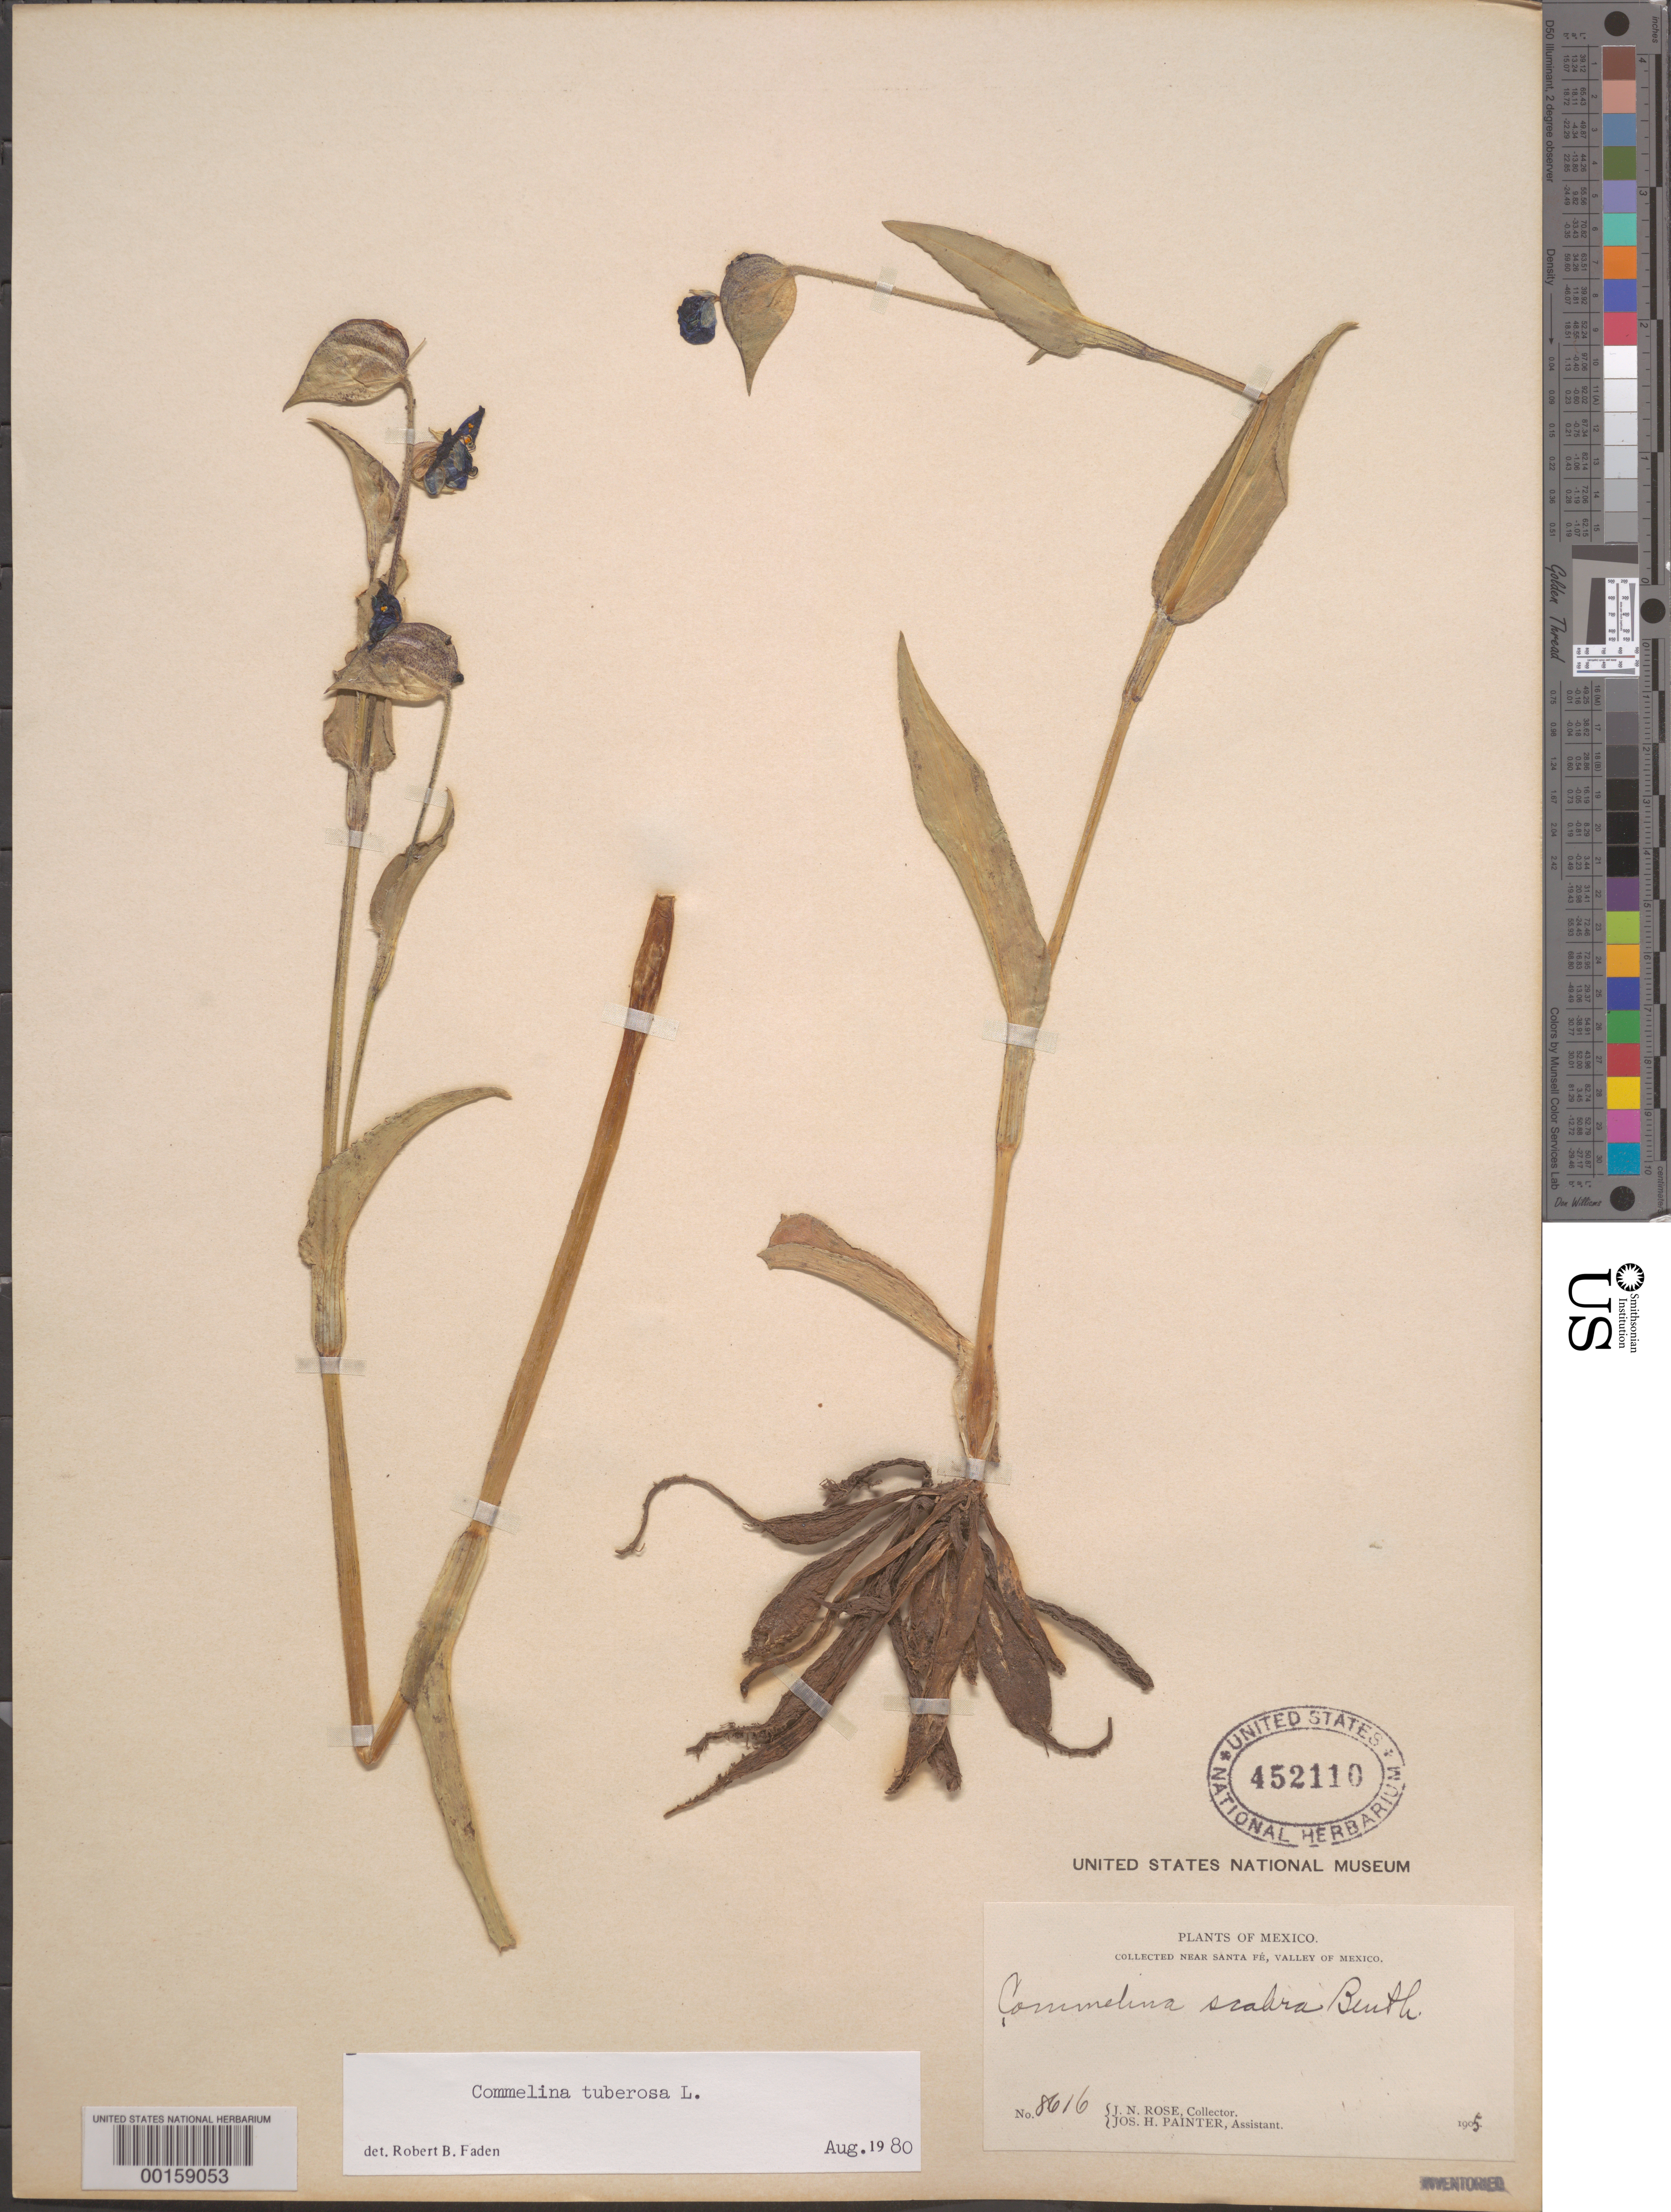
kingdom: Plantae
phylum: Tracheophyta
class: Liliopsida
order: Commelinales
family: Commelinaceae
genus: Commelina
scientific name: Commelina tuberosa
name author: L.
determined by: Faden, Robert B., (US), Smithsonian Institution - National Museum of Natural History (UNITED STATES)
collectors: J. N. Rose & J. H. Painter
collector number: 8616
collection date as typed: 1905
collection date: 1905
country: Mexico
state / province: México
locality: Santa Fe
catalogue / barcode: US 452110